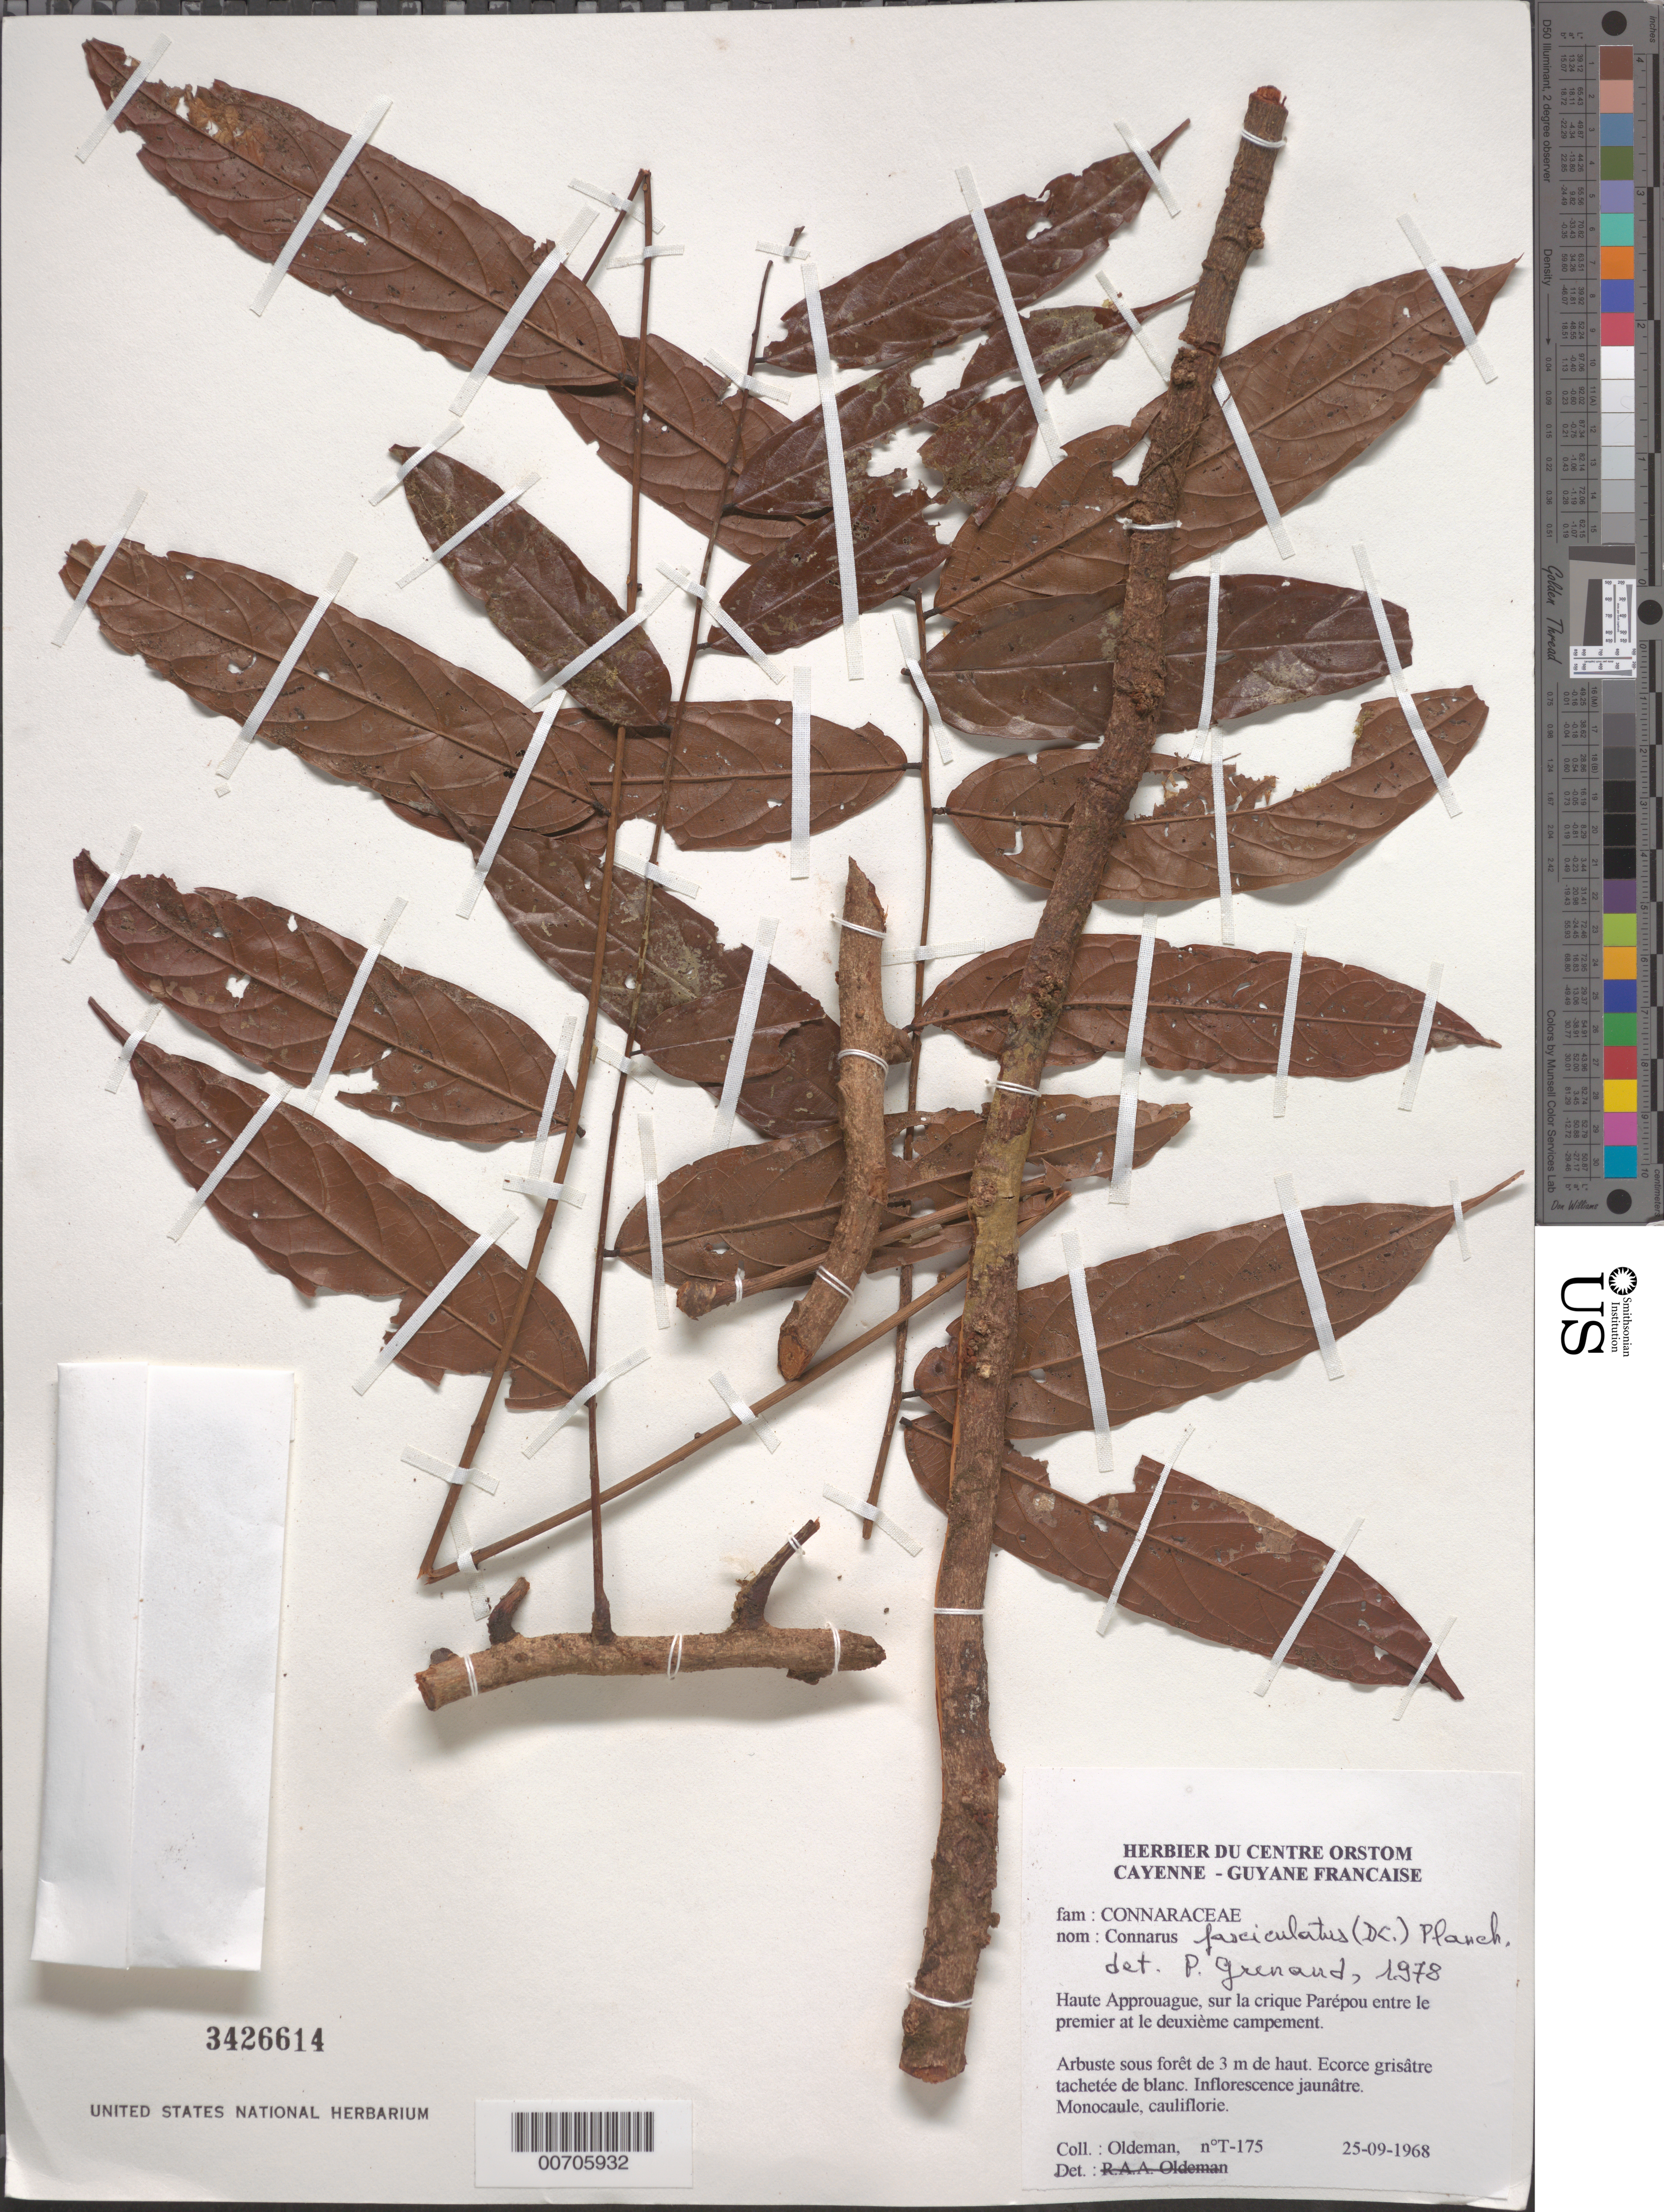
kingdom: Plantae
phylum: Tracheophyta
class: Magnoliopsida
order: Oxalidales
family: Connaraceae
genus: Connarus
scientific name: Connarus fasciculatus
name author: (DC.) Planch.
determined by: Grenand, P.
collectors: R. Oldeman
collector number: T 175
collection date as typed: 25-Sep-68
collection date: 1968-09-25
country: French Guiana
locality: Haute Approuague, Crique Parépou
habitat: Forest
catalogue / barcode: US 3426614